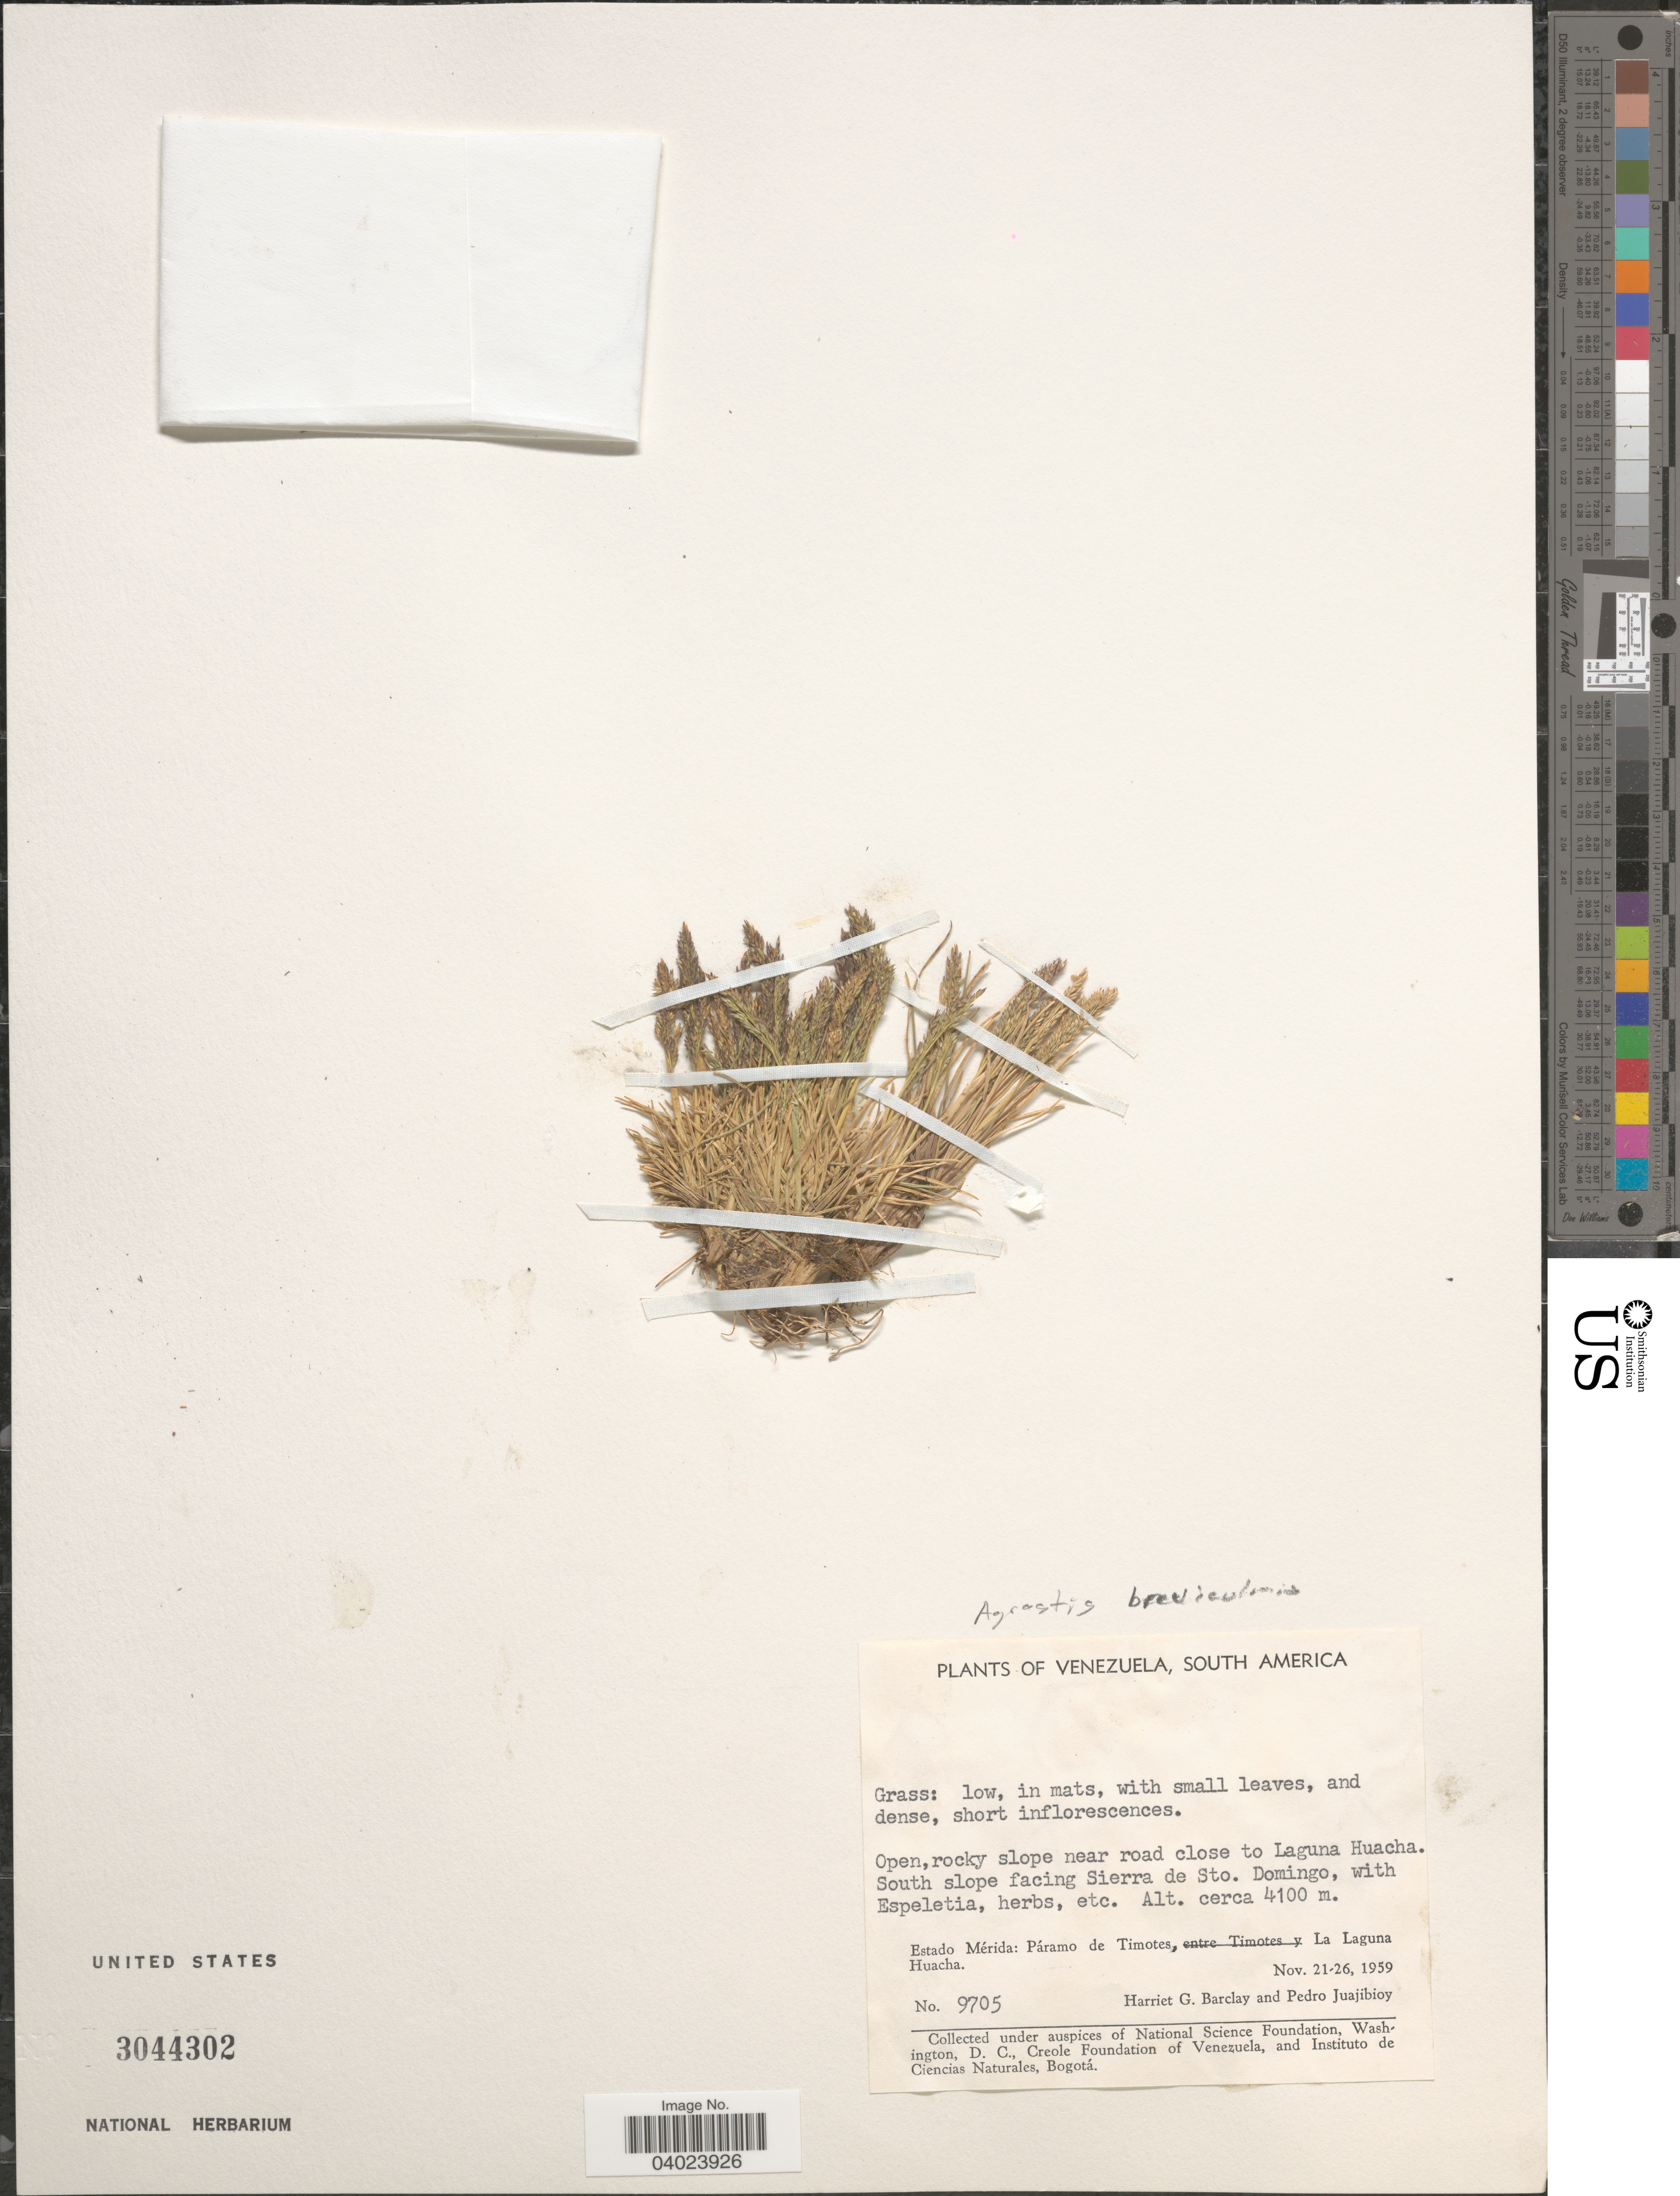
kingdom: Plantae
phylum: Tracheophyta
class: Liliopsida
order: Poales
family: Poaceae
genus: Agrostis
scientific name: Agrostis breviculmis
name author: Hitchc.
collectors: H. G. Barclay & P. Juajibioy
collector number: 9705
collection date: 1959-11-21/1959-11-26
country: Venezuela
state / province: Merida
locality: Open, rocky slope near road close to Laguna Huacha. South slope facing Sierra de Sto. Domingo. Páramo de Timotes, La Laguna Huacha.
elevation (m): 4100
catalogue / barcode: US 3044302